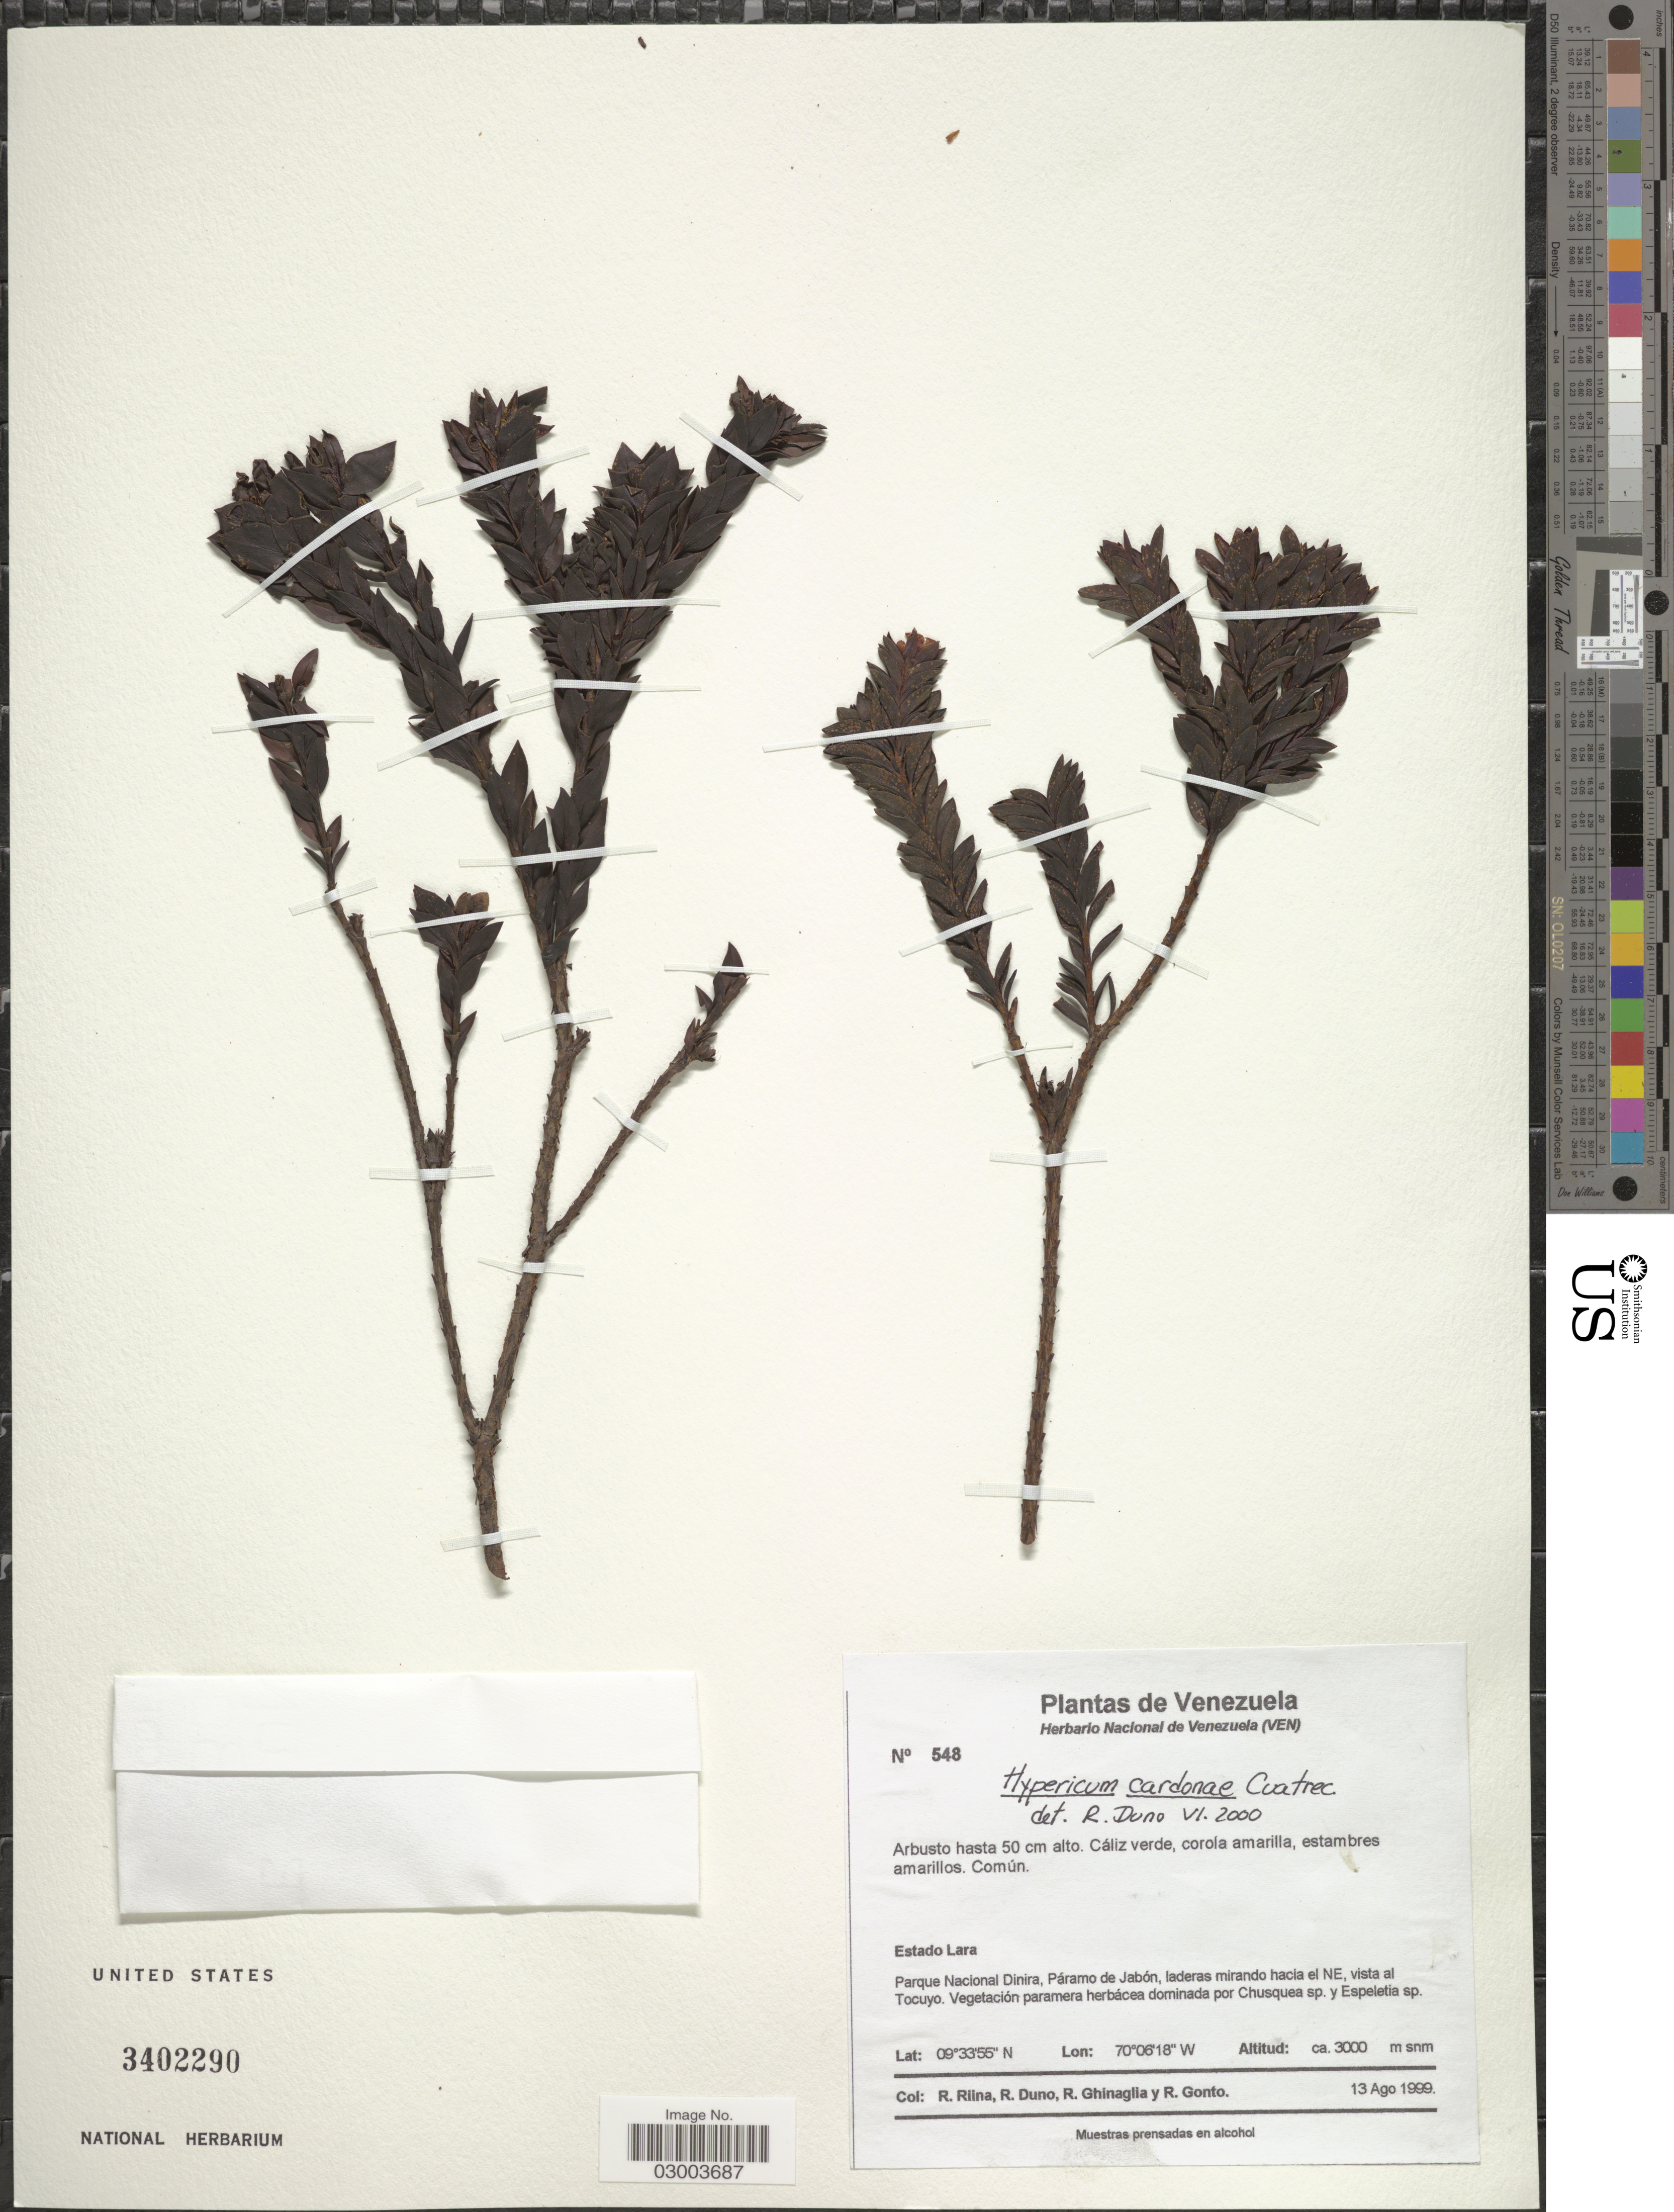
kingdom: Plantae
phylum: Tracheophyta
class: Magnoliopsida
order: Malpighiales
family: Hypericaceae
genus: Hypericum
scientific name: Hypericum cardonae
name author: Cuatrec.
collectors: R. Riina, R. Duno, R. Ghinaglia & R. Gonto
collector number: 548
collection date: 1999-08-13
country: Venezuela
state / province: Lara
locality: Parque Nacional Dinira, Páramo de Jabón, laderas mirando hacia el NE, vista al Tocuyo. Vegetación paramera herbácea dominada por Chusquea sp. y Espeletia sp.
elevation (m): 3000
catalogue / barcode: US 3402290